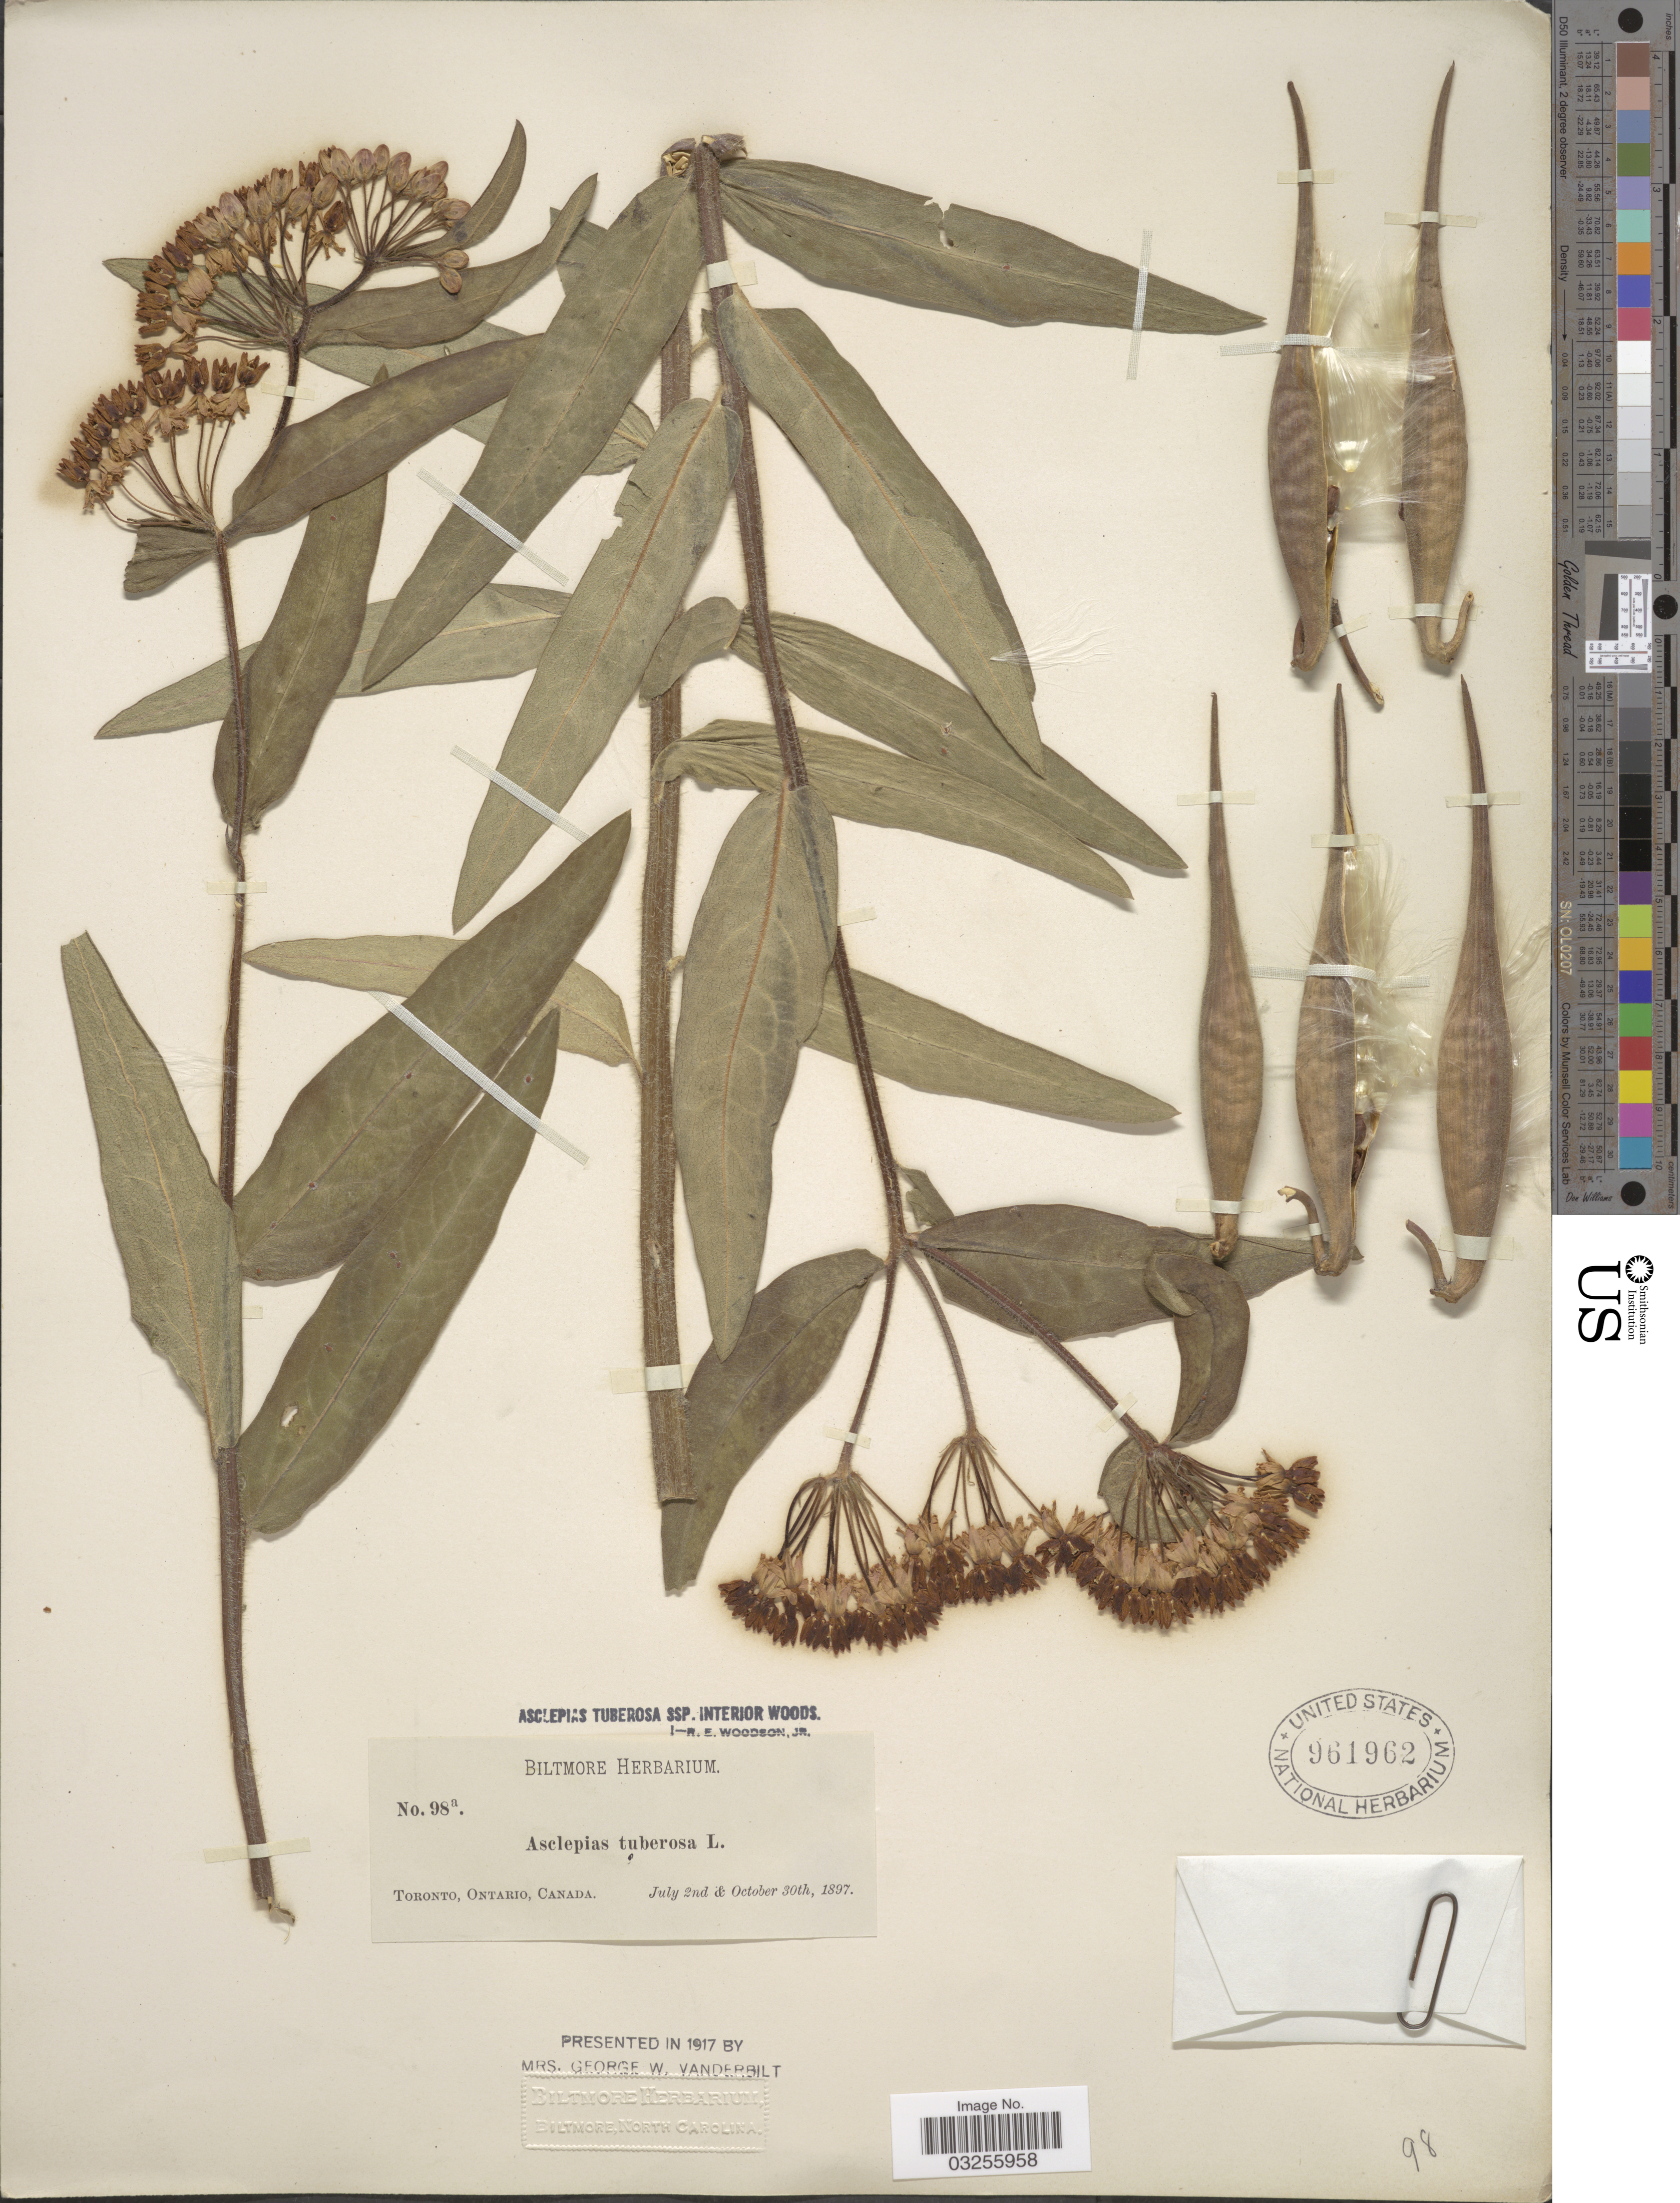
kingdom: Plantae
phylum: Tracheophyta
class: Magnoliopsida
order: Gentianales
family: Apocynaceae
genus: Asclepias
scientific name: Asclepias tuberosa subsp. interior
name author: Woodson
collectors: ex herb. Biltmore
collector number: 98 a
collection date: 1897-07-02/1897-10-30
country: Canada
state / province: Ontario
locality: Toronto.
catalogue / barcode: US 961962